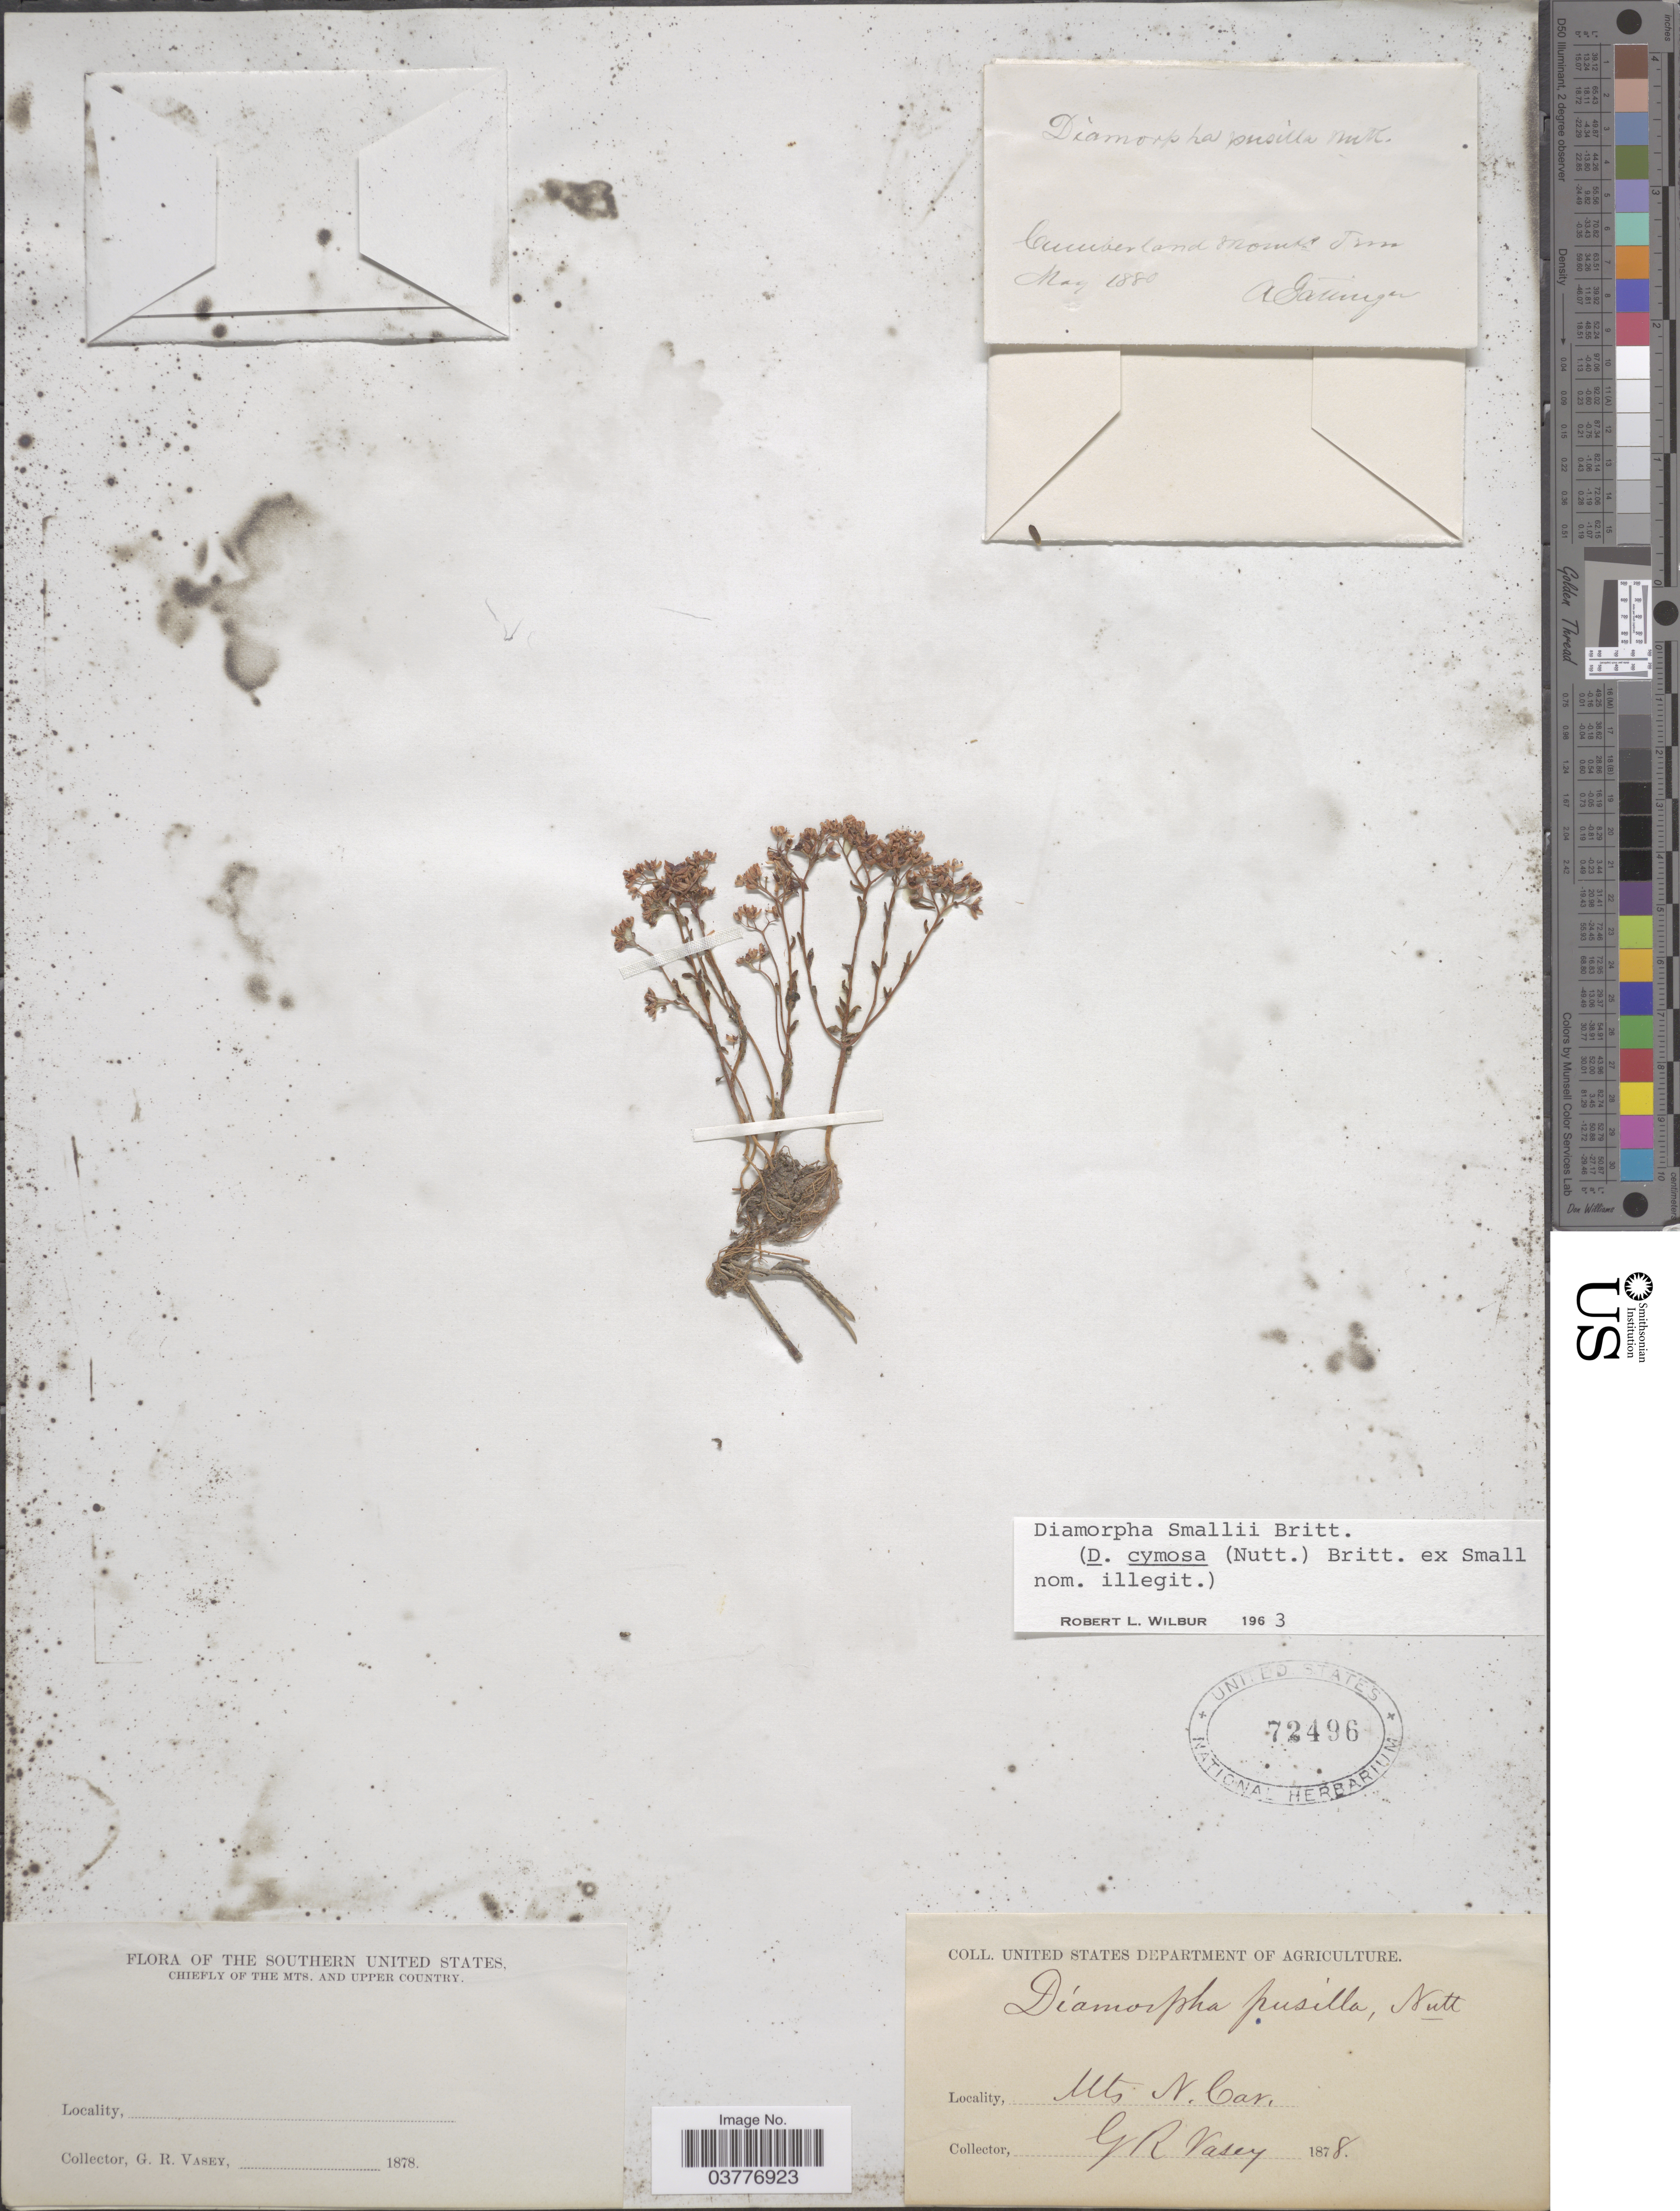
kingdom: Plantae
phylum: Tracheophyta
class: Magnoliopsida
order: Saxifragales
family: Crassulaceae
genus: Sedum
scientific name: Sedum smallii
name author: (Britton) H.E. Ahles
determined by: Strong, Mark T., (BOT), Smithsonian Institution - National Museum of Natural History (UNITED STATES)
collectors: A. Gattinger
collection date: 1880-05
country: United States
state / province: Tennessee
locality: Cumberland mount.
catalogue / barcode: US 72496-2